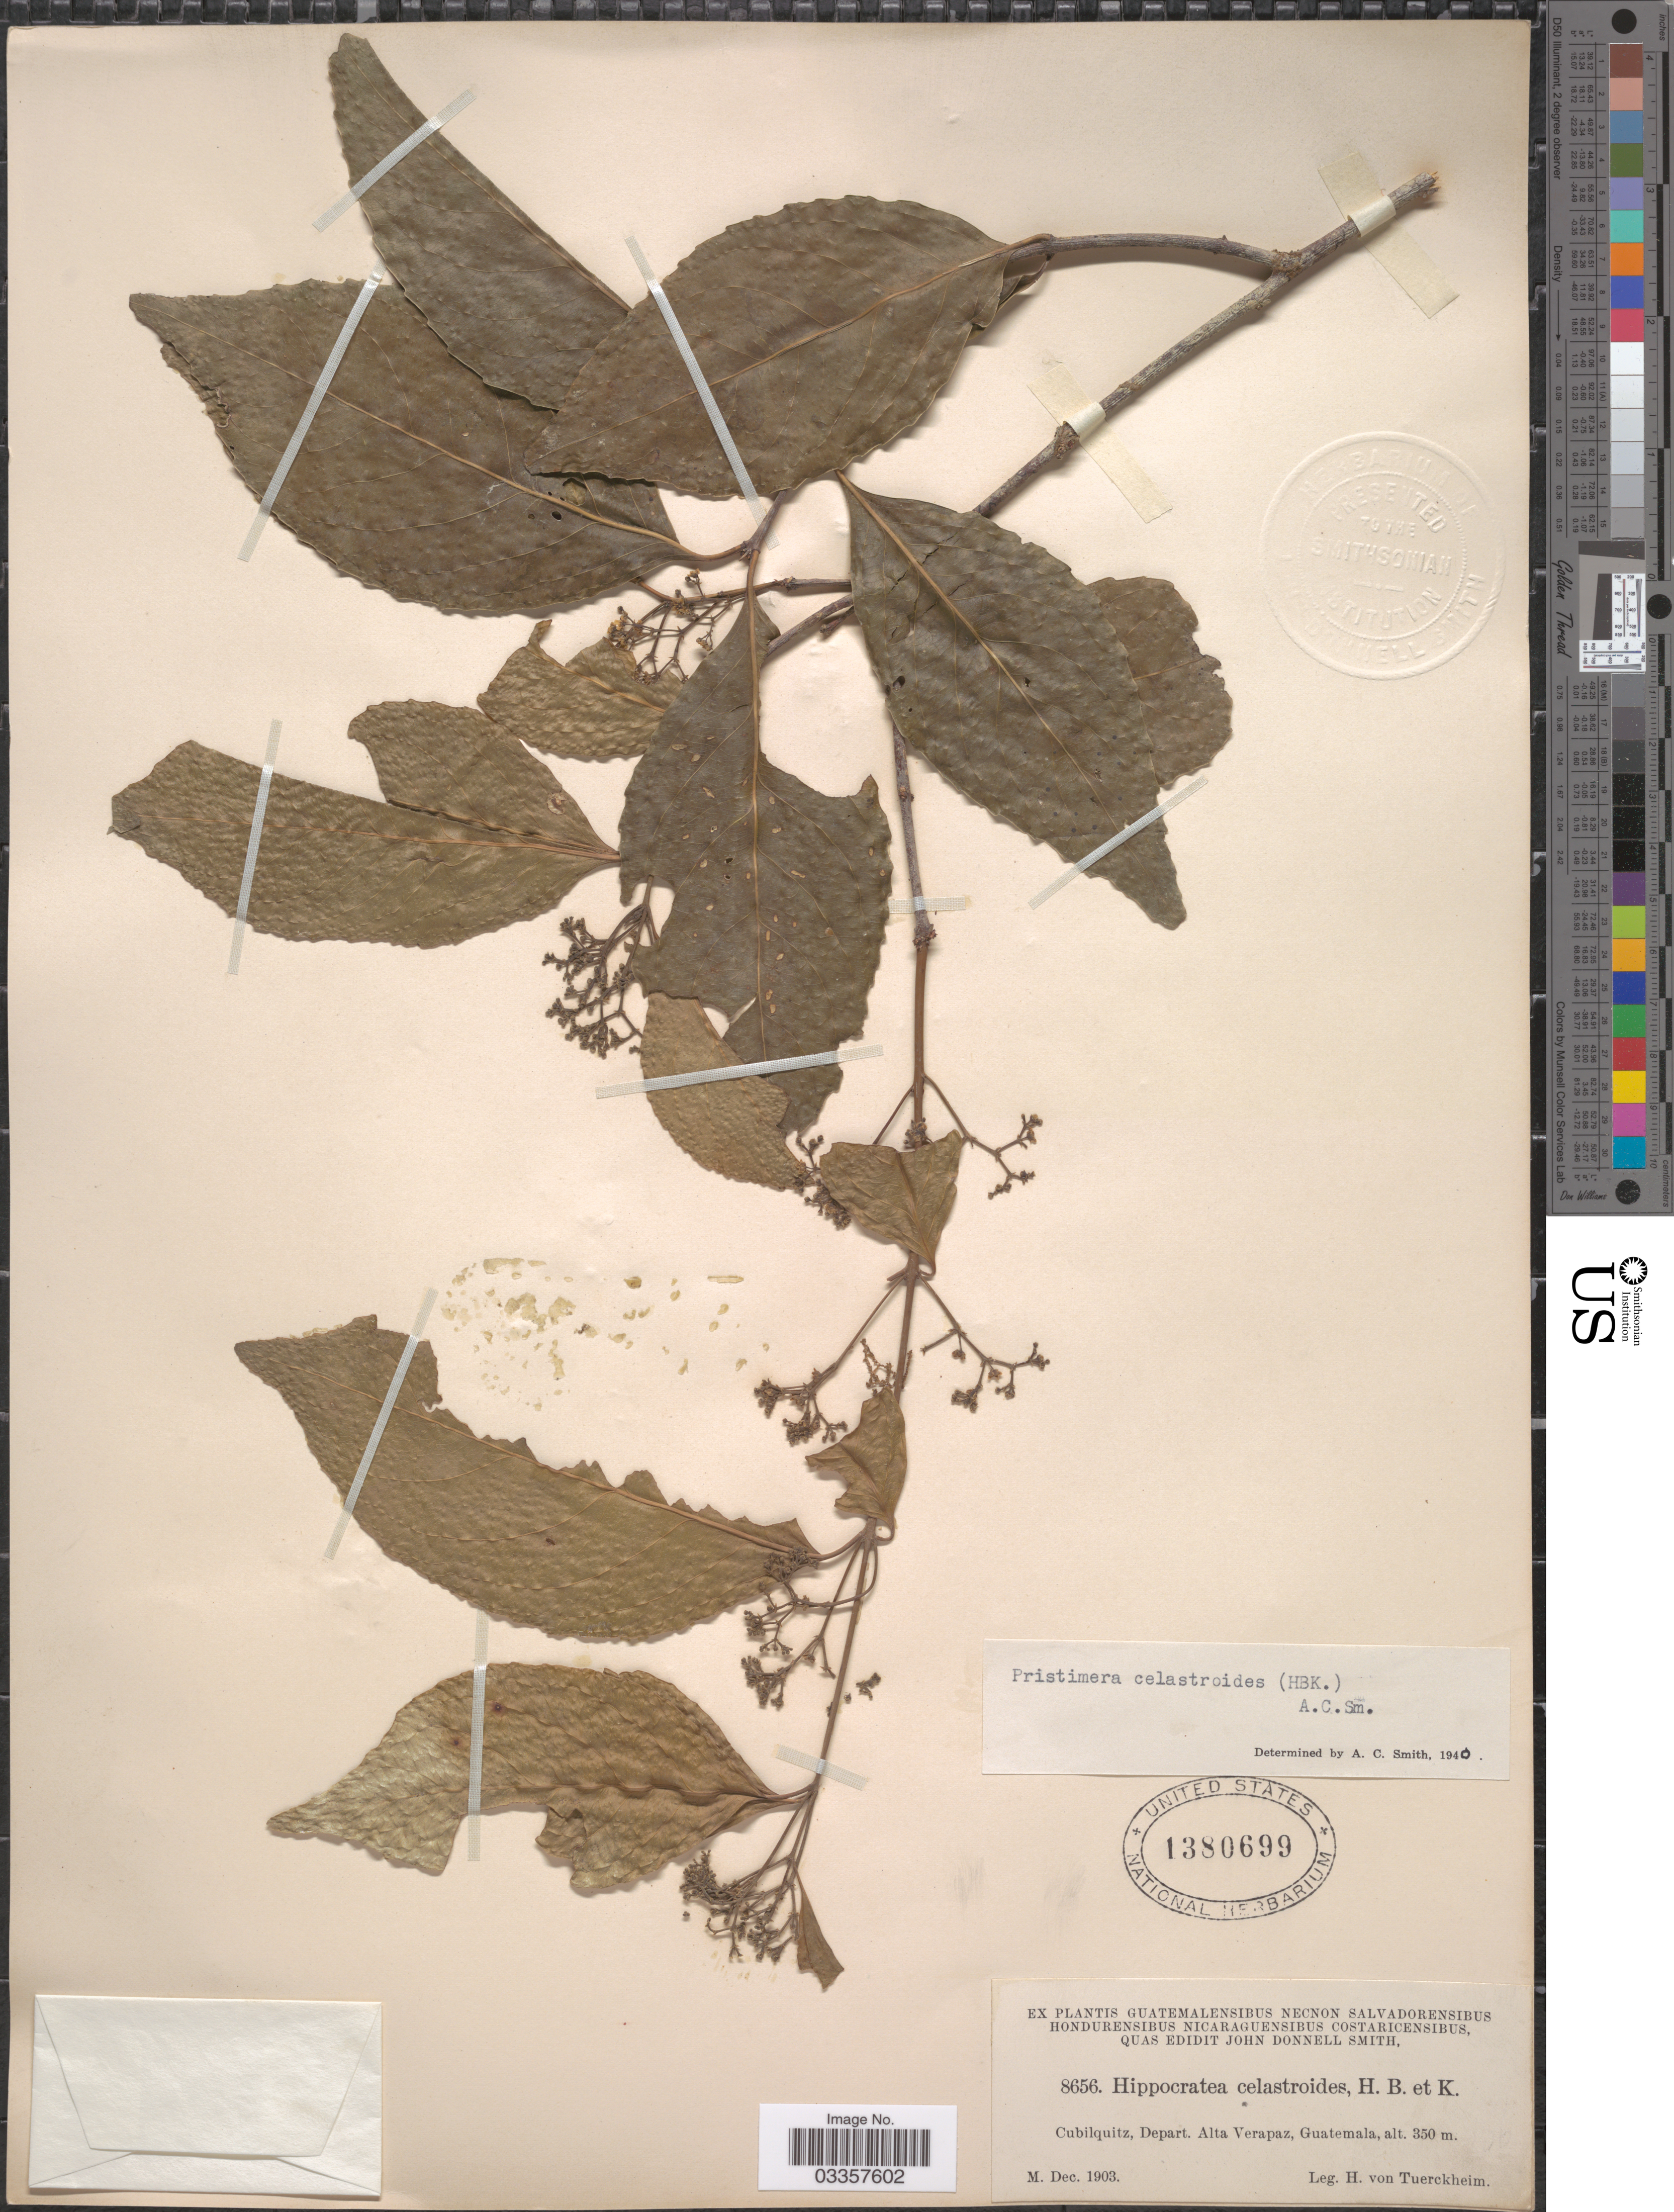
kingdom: Plantae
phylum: Tracheophyta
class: Magnoliopsida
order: Celastrales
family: Celastraceae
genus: Pristimera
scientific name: Pristimera celastroides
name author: (Kunth) A.C. Sm.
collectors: H. von Tuerckheim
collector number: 8656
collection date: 1903-12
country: Guatemala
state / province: Alta Verapaz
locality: Cubilquitz, Depart. Alta Verapaz.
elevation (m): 350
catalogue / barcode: US 1380699